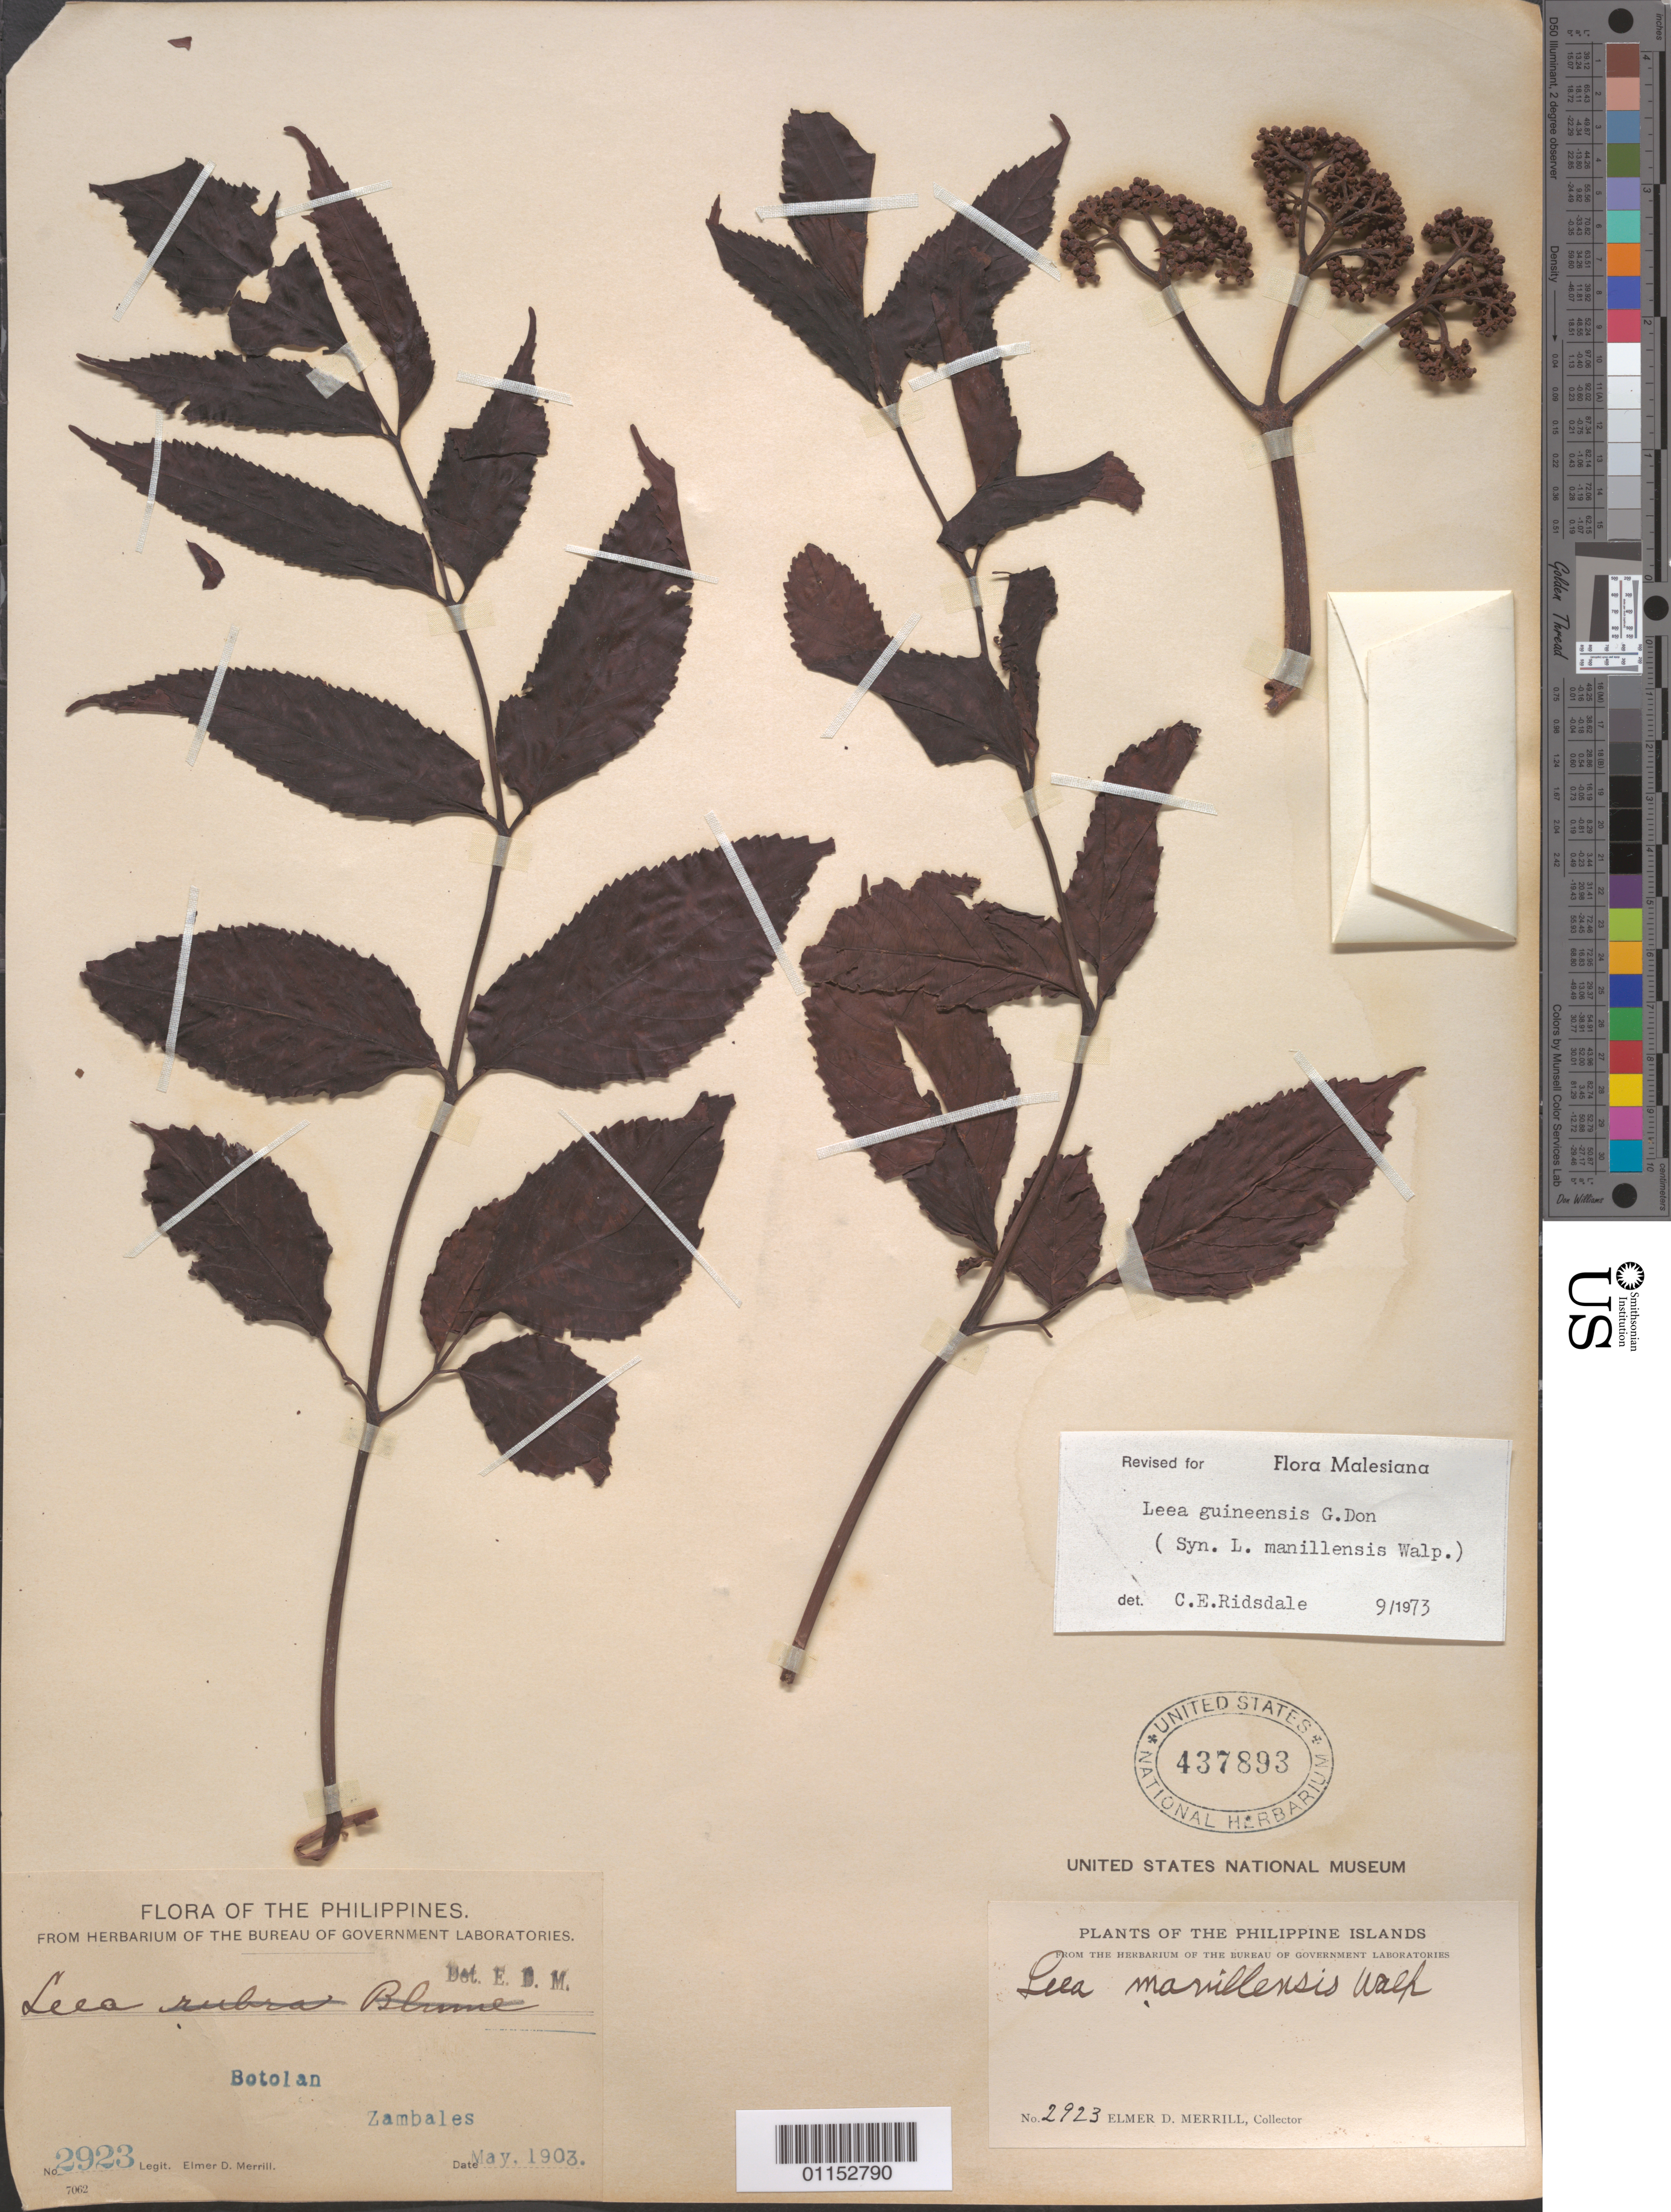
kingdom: Plantae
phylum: Tracheophyta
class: Magnoliopsida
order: Vitales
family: Vitaceae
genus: Leea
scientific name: Leea guineensis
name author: G. Don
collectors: A. D. E. Elmer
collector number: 2923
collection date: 1903-05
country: Philippines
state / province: Central Luzon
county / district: Zambales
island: Luzon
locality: Botolan.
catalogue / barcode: US 437893